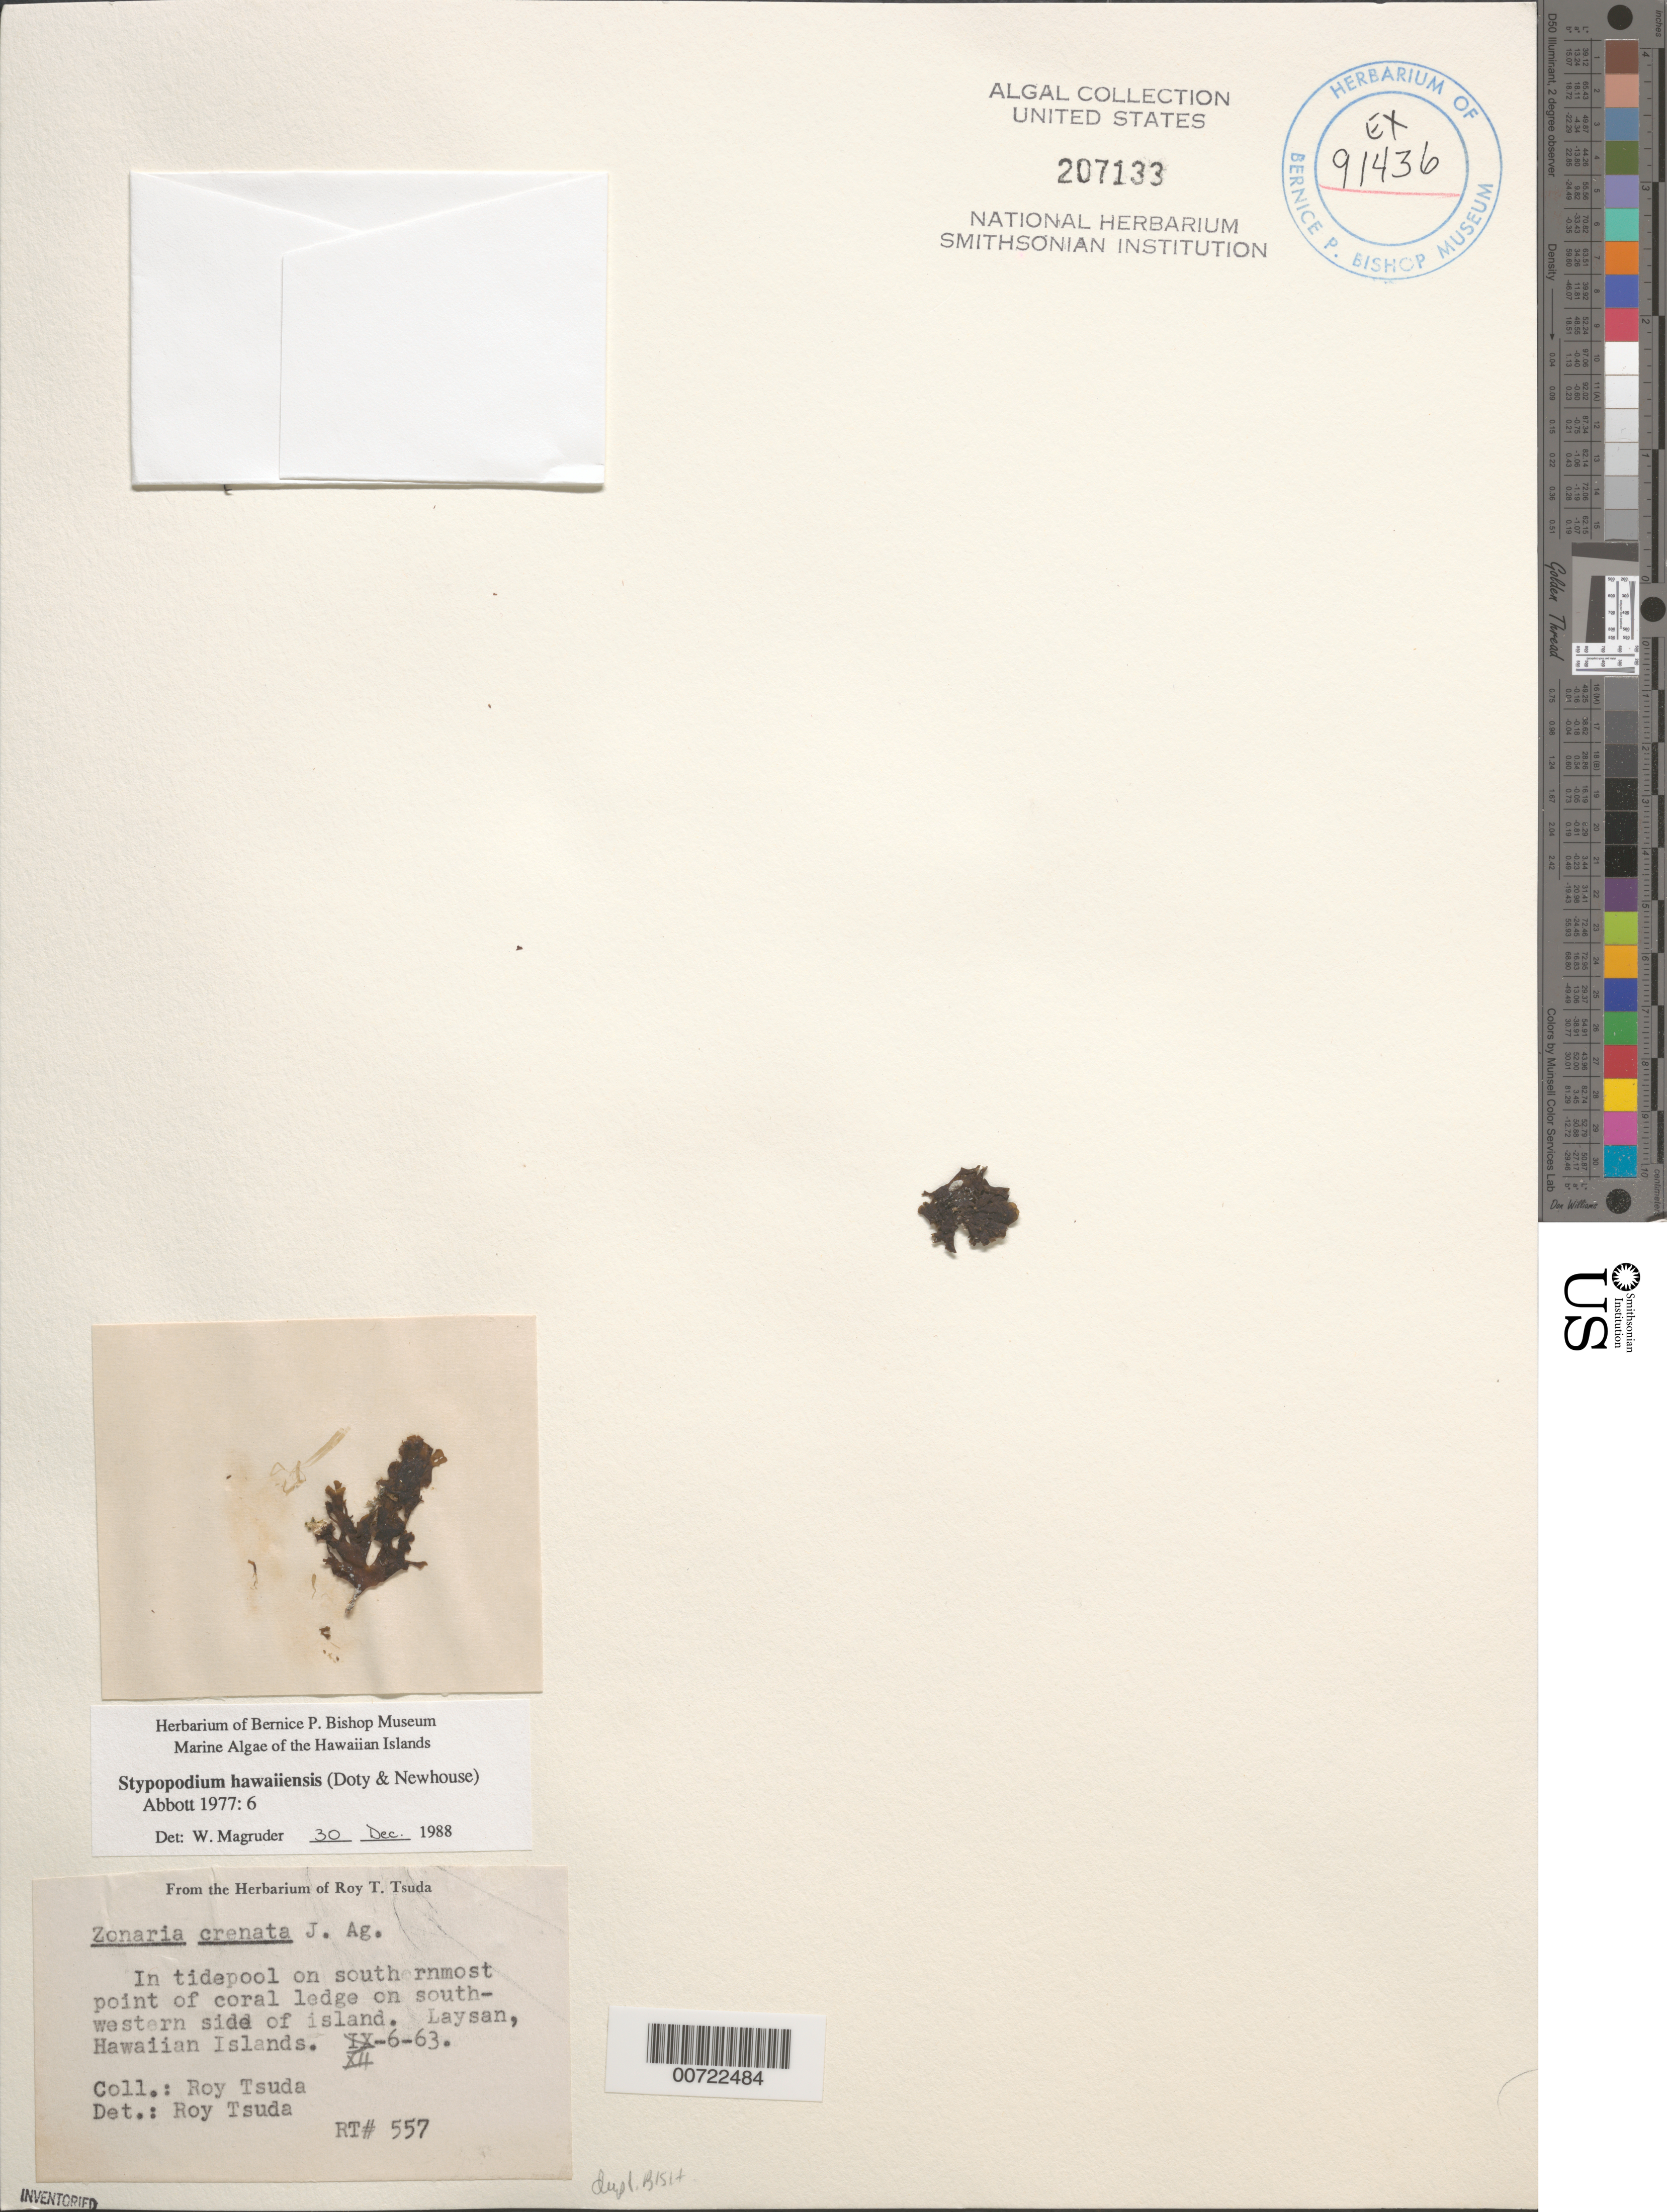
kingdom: Chromista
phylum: Ochrophyta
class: Phaeophyceae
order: Dictyotales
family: Dictyotaceae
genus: Stypopodium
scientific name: Stypopodium flabelliforme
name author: Weber Bosse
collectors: R. Tsuda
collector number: RT 557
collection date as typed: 06 Dec 1963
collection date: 1963-12-06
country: United States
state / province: Hawaii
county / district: Honolulu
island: Laysan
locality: Southwestern side of island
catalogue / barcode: US 207133